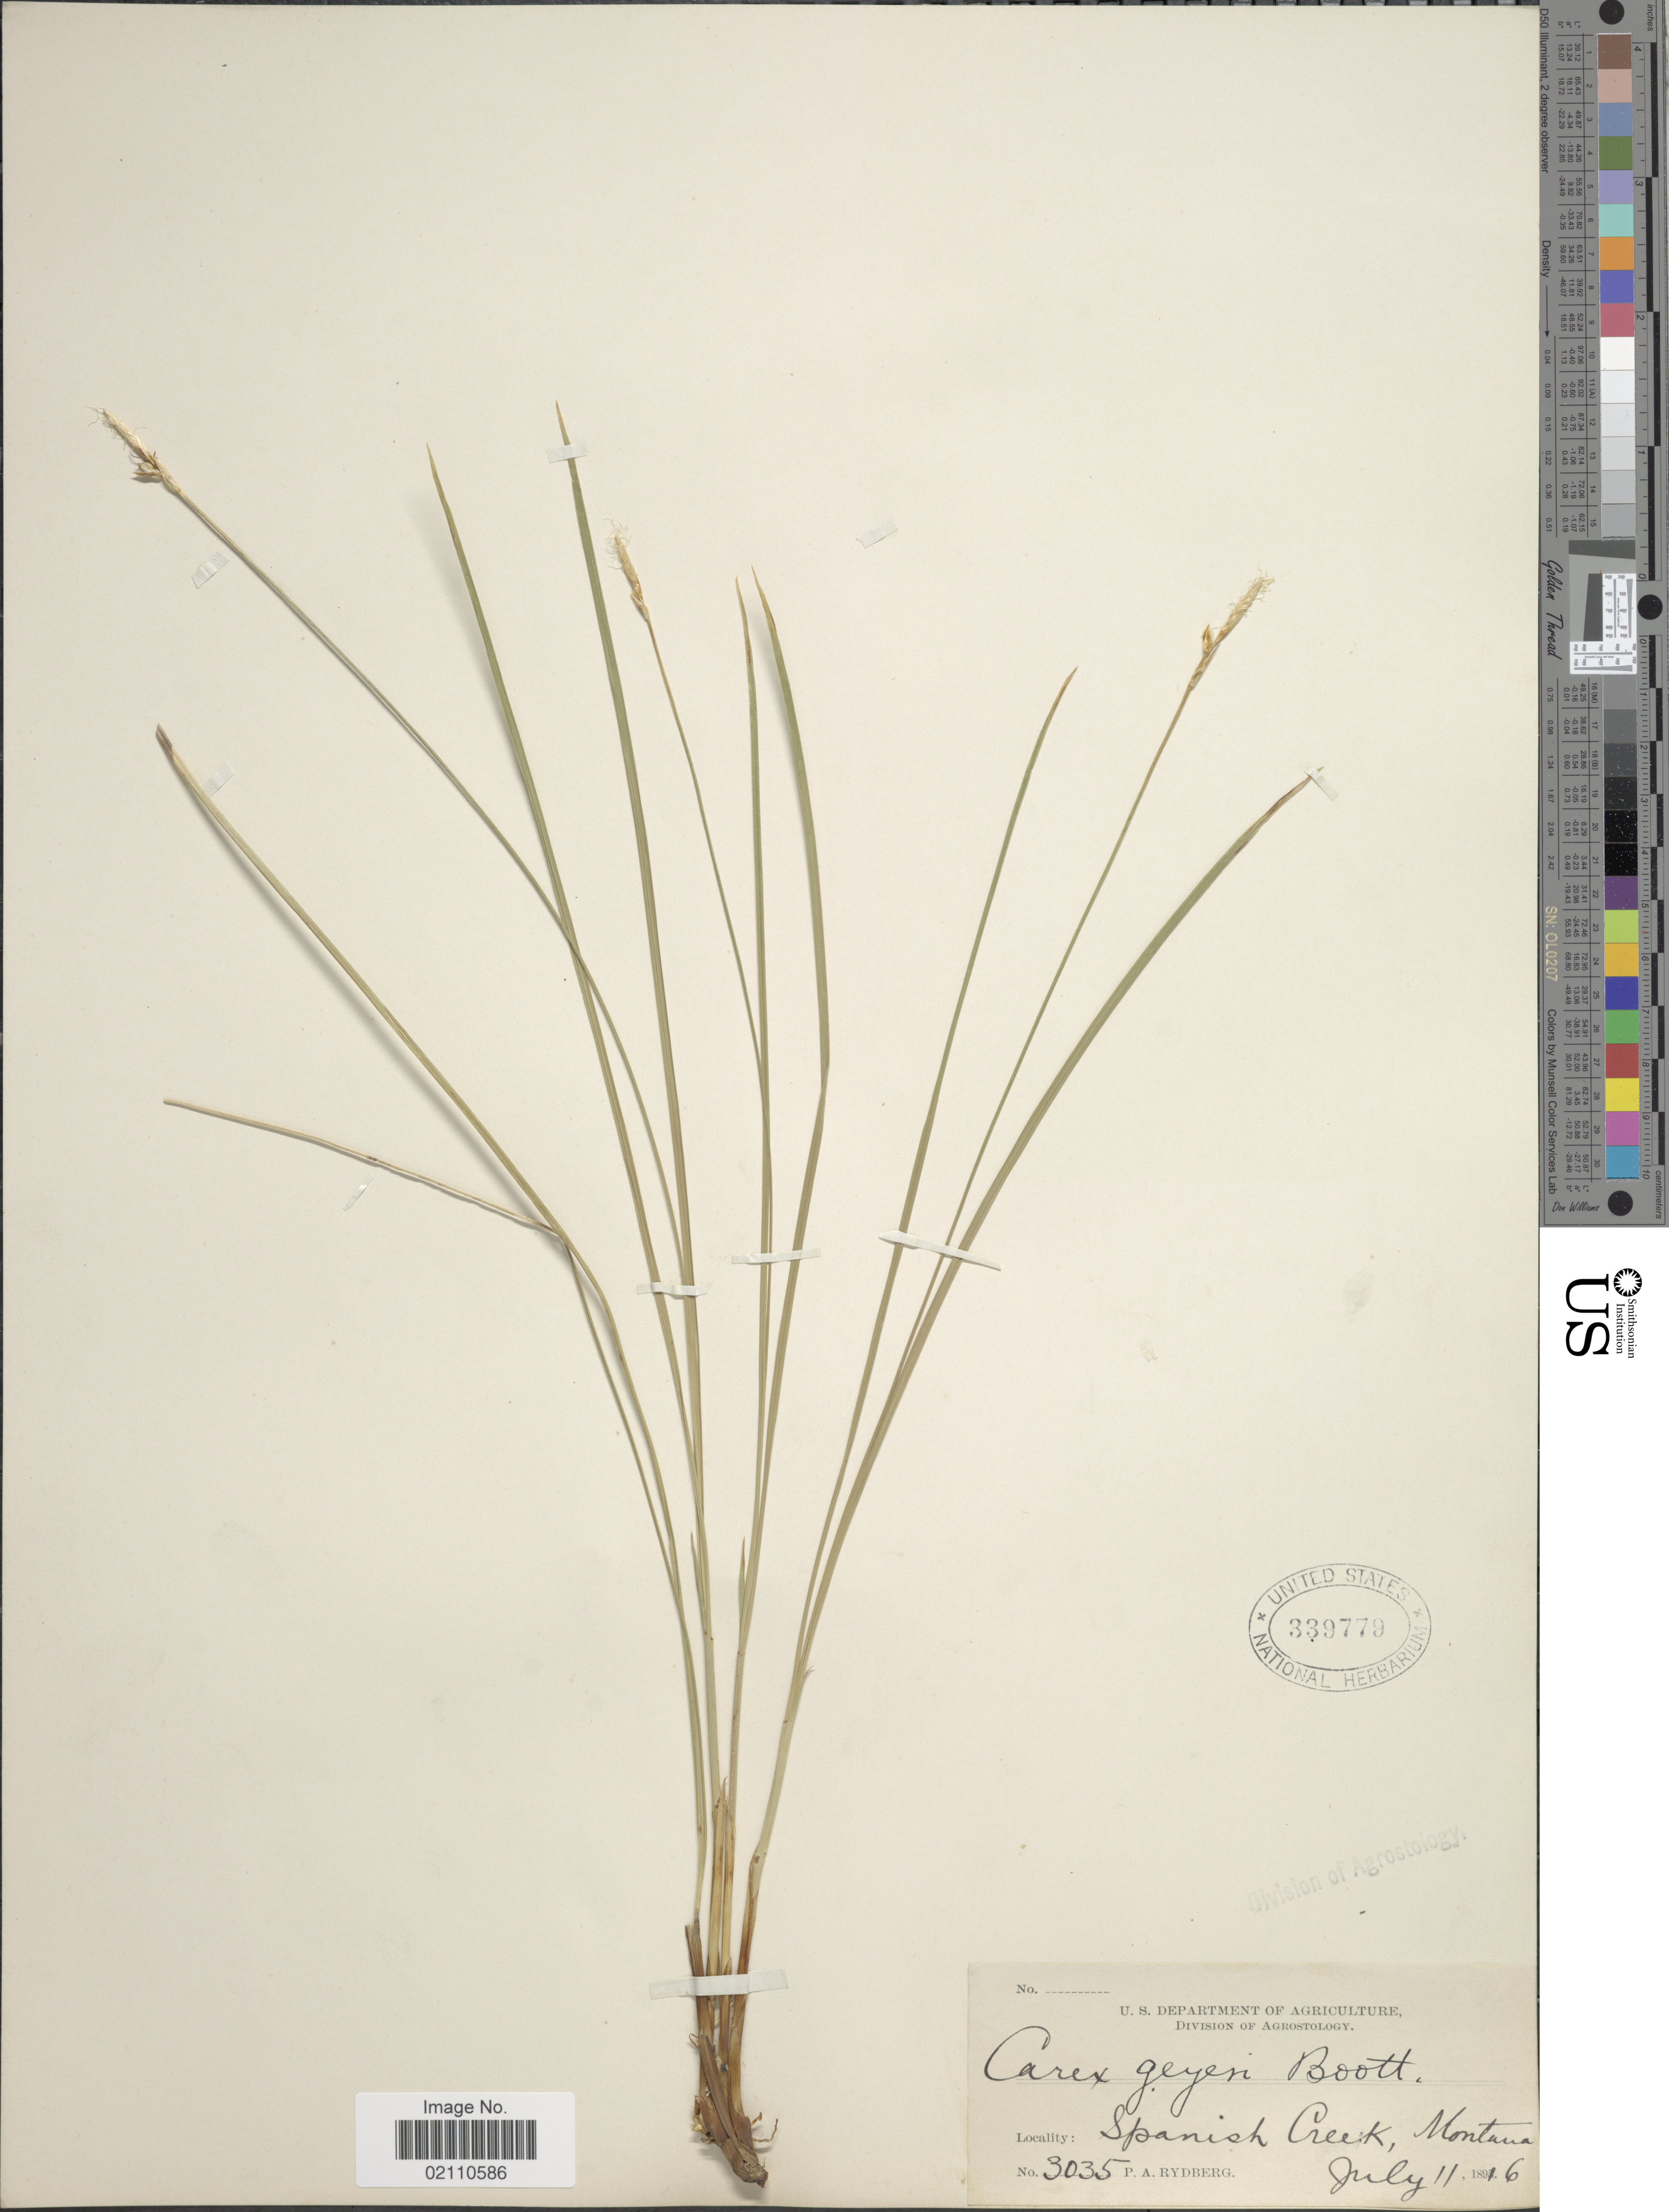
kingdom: Plantae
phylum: Tracheophyta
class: Liliopsida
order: Poales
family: Cyperaceae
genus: Carex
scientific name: Carex geyeri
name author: Boott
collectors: P. A. Rydberg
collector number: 3035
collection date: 1916-07-11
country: United States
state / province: Montana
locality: Spanish Creek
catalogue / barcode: US 339779